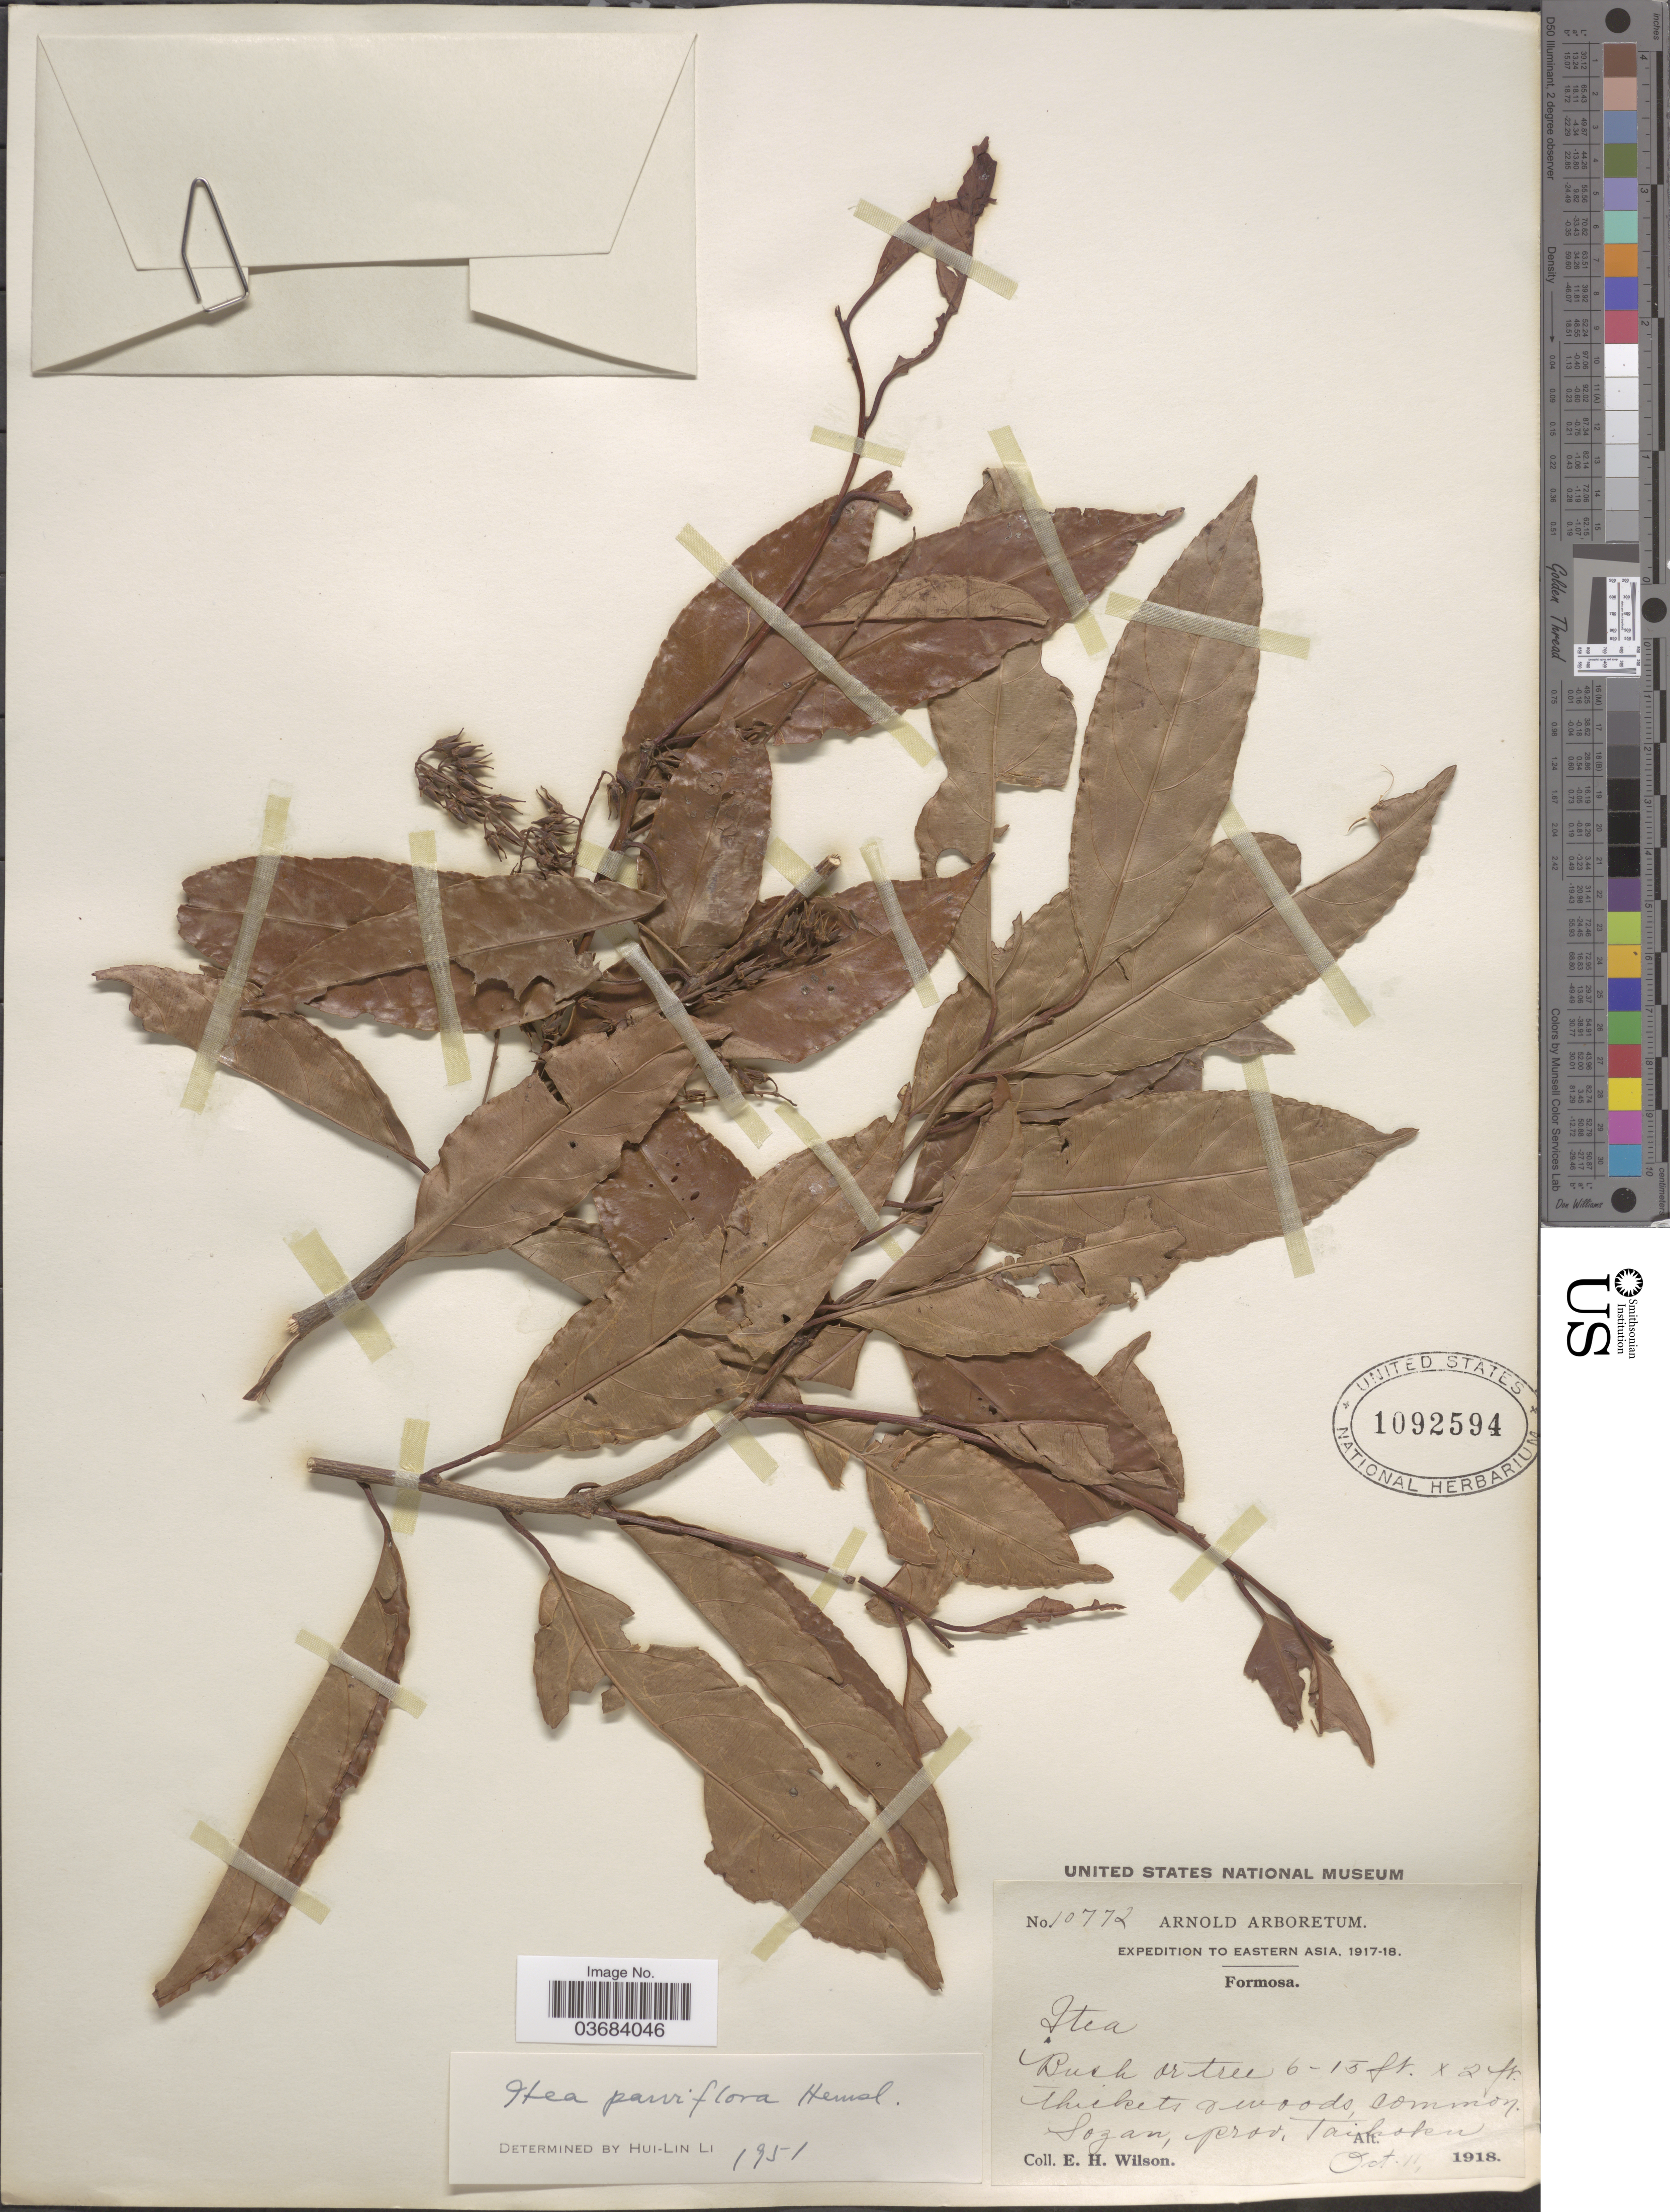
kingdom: Plantae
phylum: Tracheophyta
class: Magnoliopsida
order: Saxifragales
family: Iteaceae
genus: Itea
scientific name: Itea parviflora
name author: Hemsl.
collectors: E. Wilson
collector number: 10772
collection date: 1918-10-11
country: Taiwan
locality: Expedition to Eastern Asia, 1917-18. Formosa. Sozan, prov. Taihoku.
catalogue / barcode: US 1092594